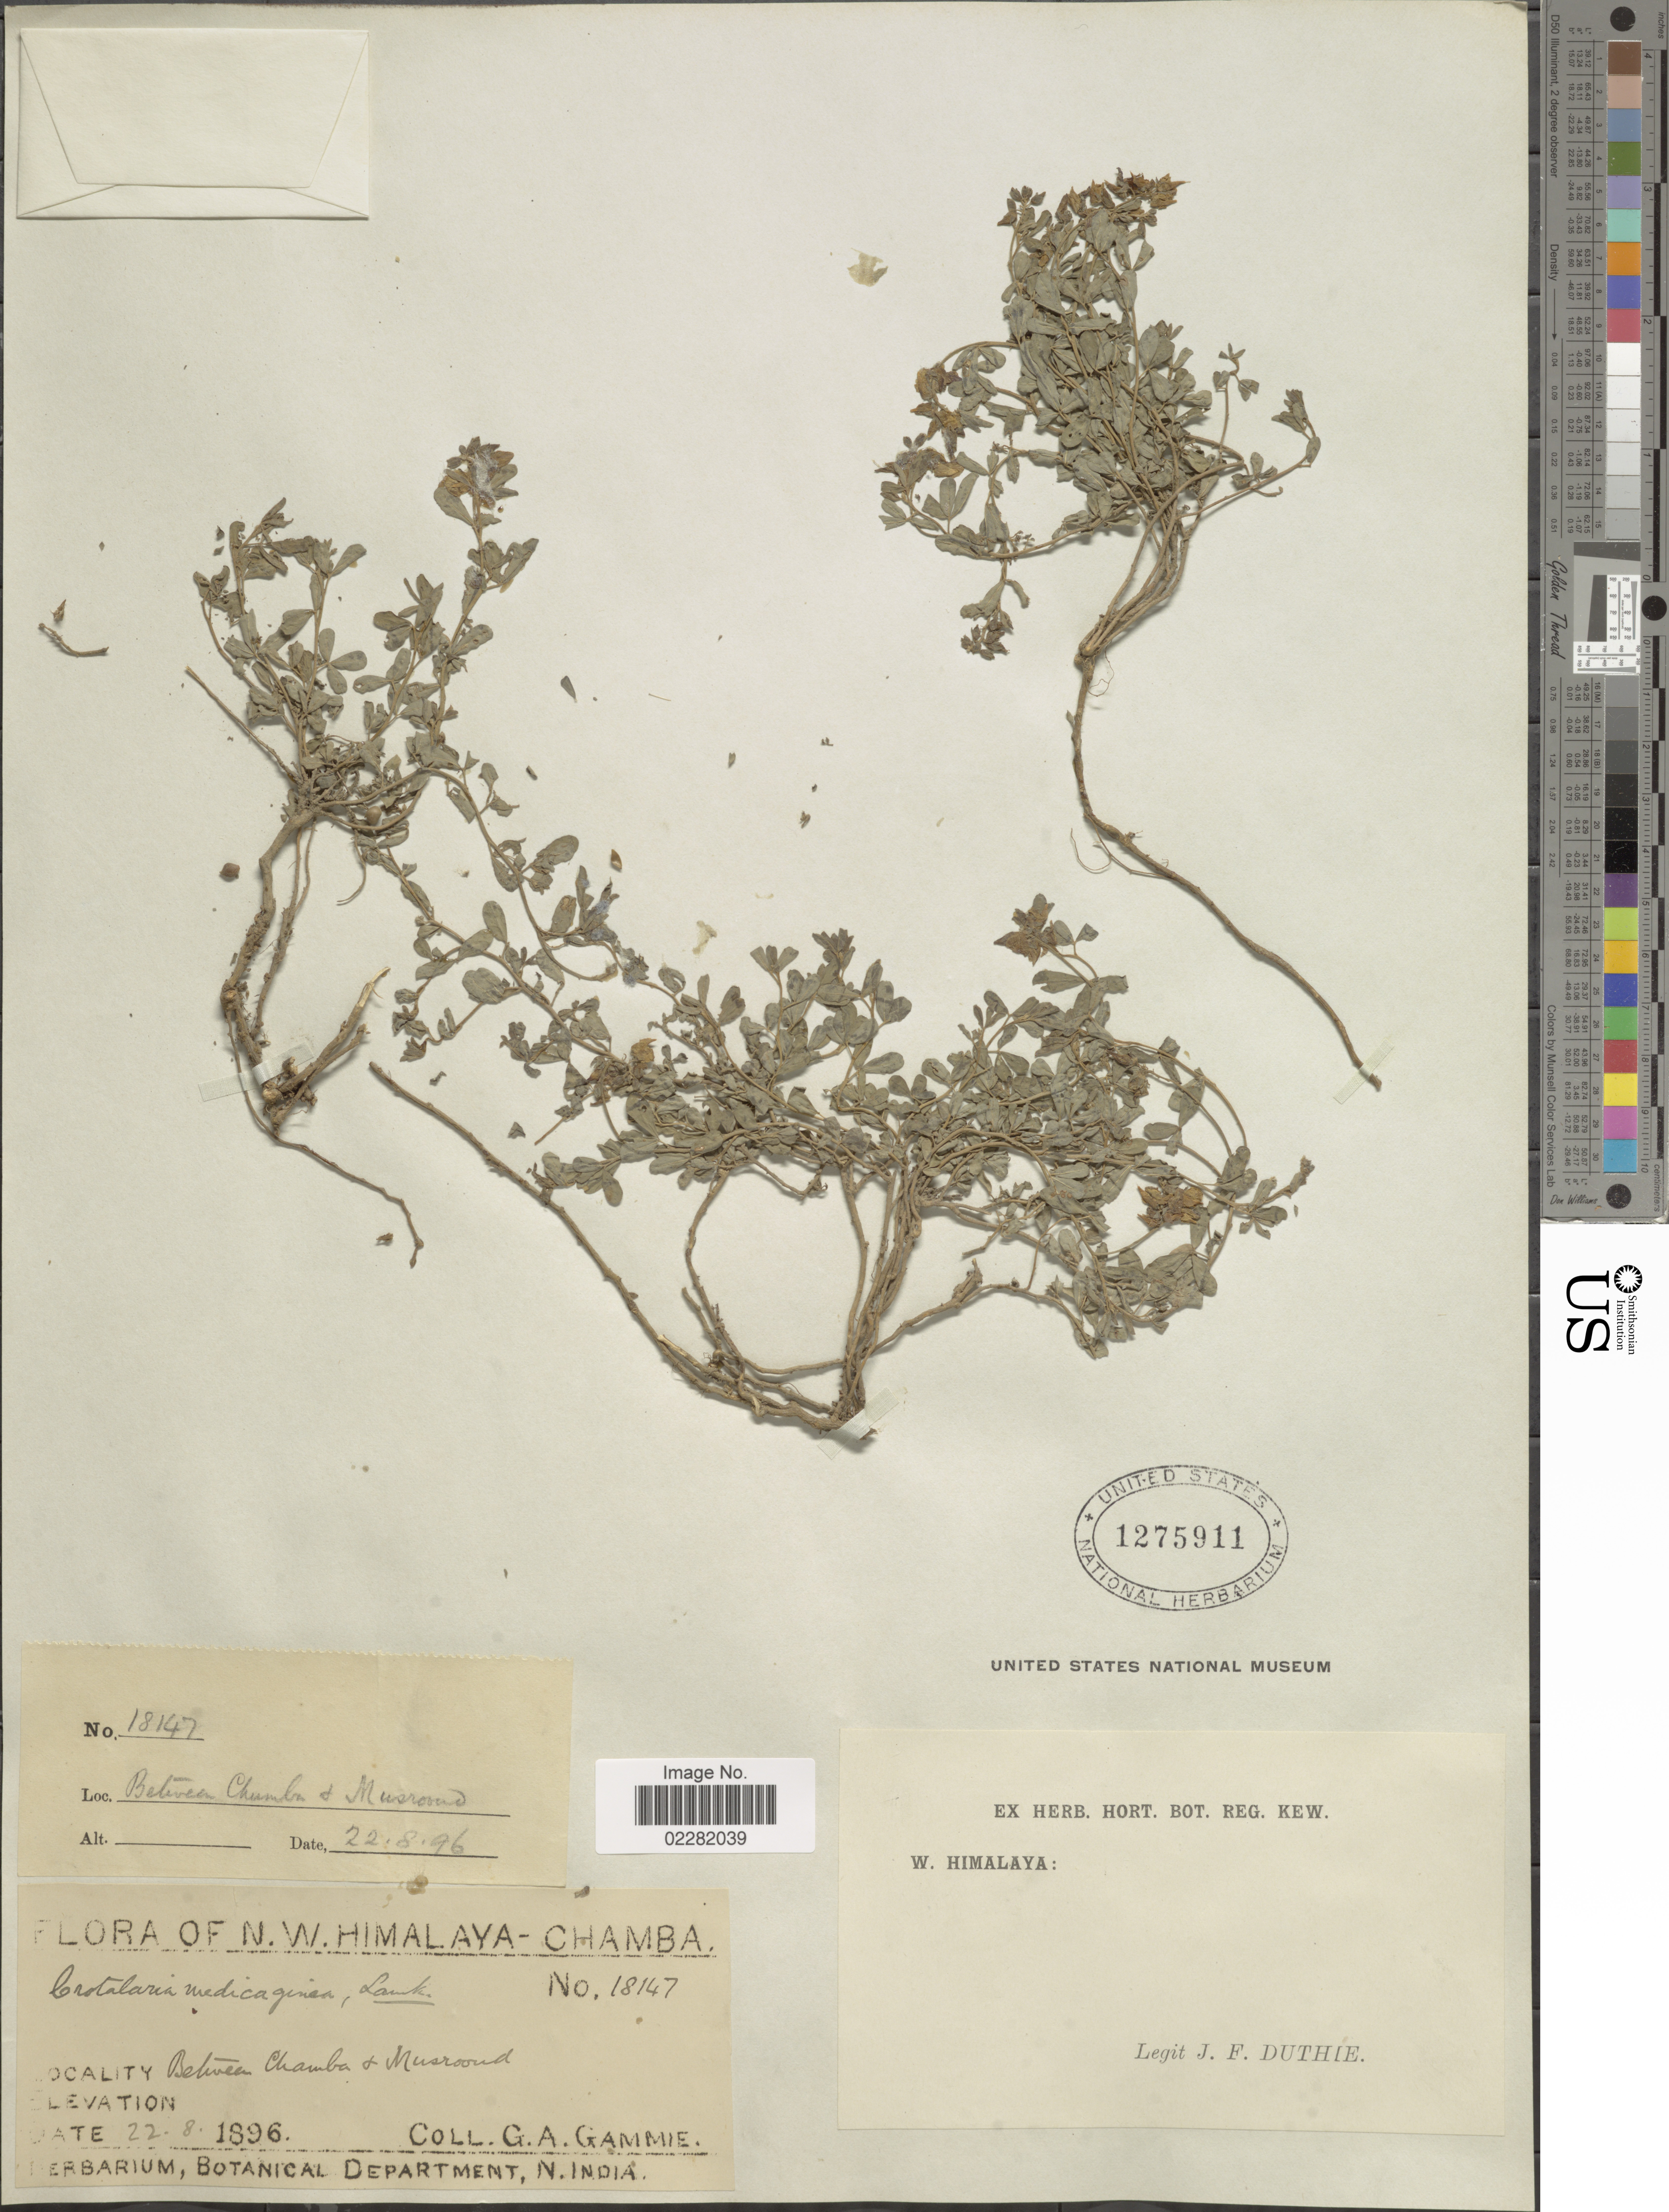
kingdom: Plantae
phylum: Tracheophyta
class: Magnoliopsida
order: Fabales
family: Fabaceae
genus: Crotalaria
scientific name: Crotalaria medicaginea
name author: Lam.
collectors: G. Gammie & J. F. Duthie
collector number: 18147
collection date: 1896-08-22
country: India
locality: N.W. Himalaya-Chamba, Between Chamba & Musroond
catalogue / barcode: US 1275911